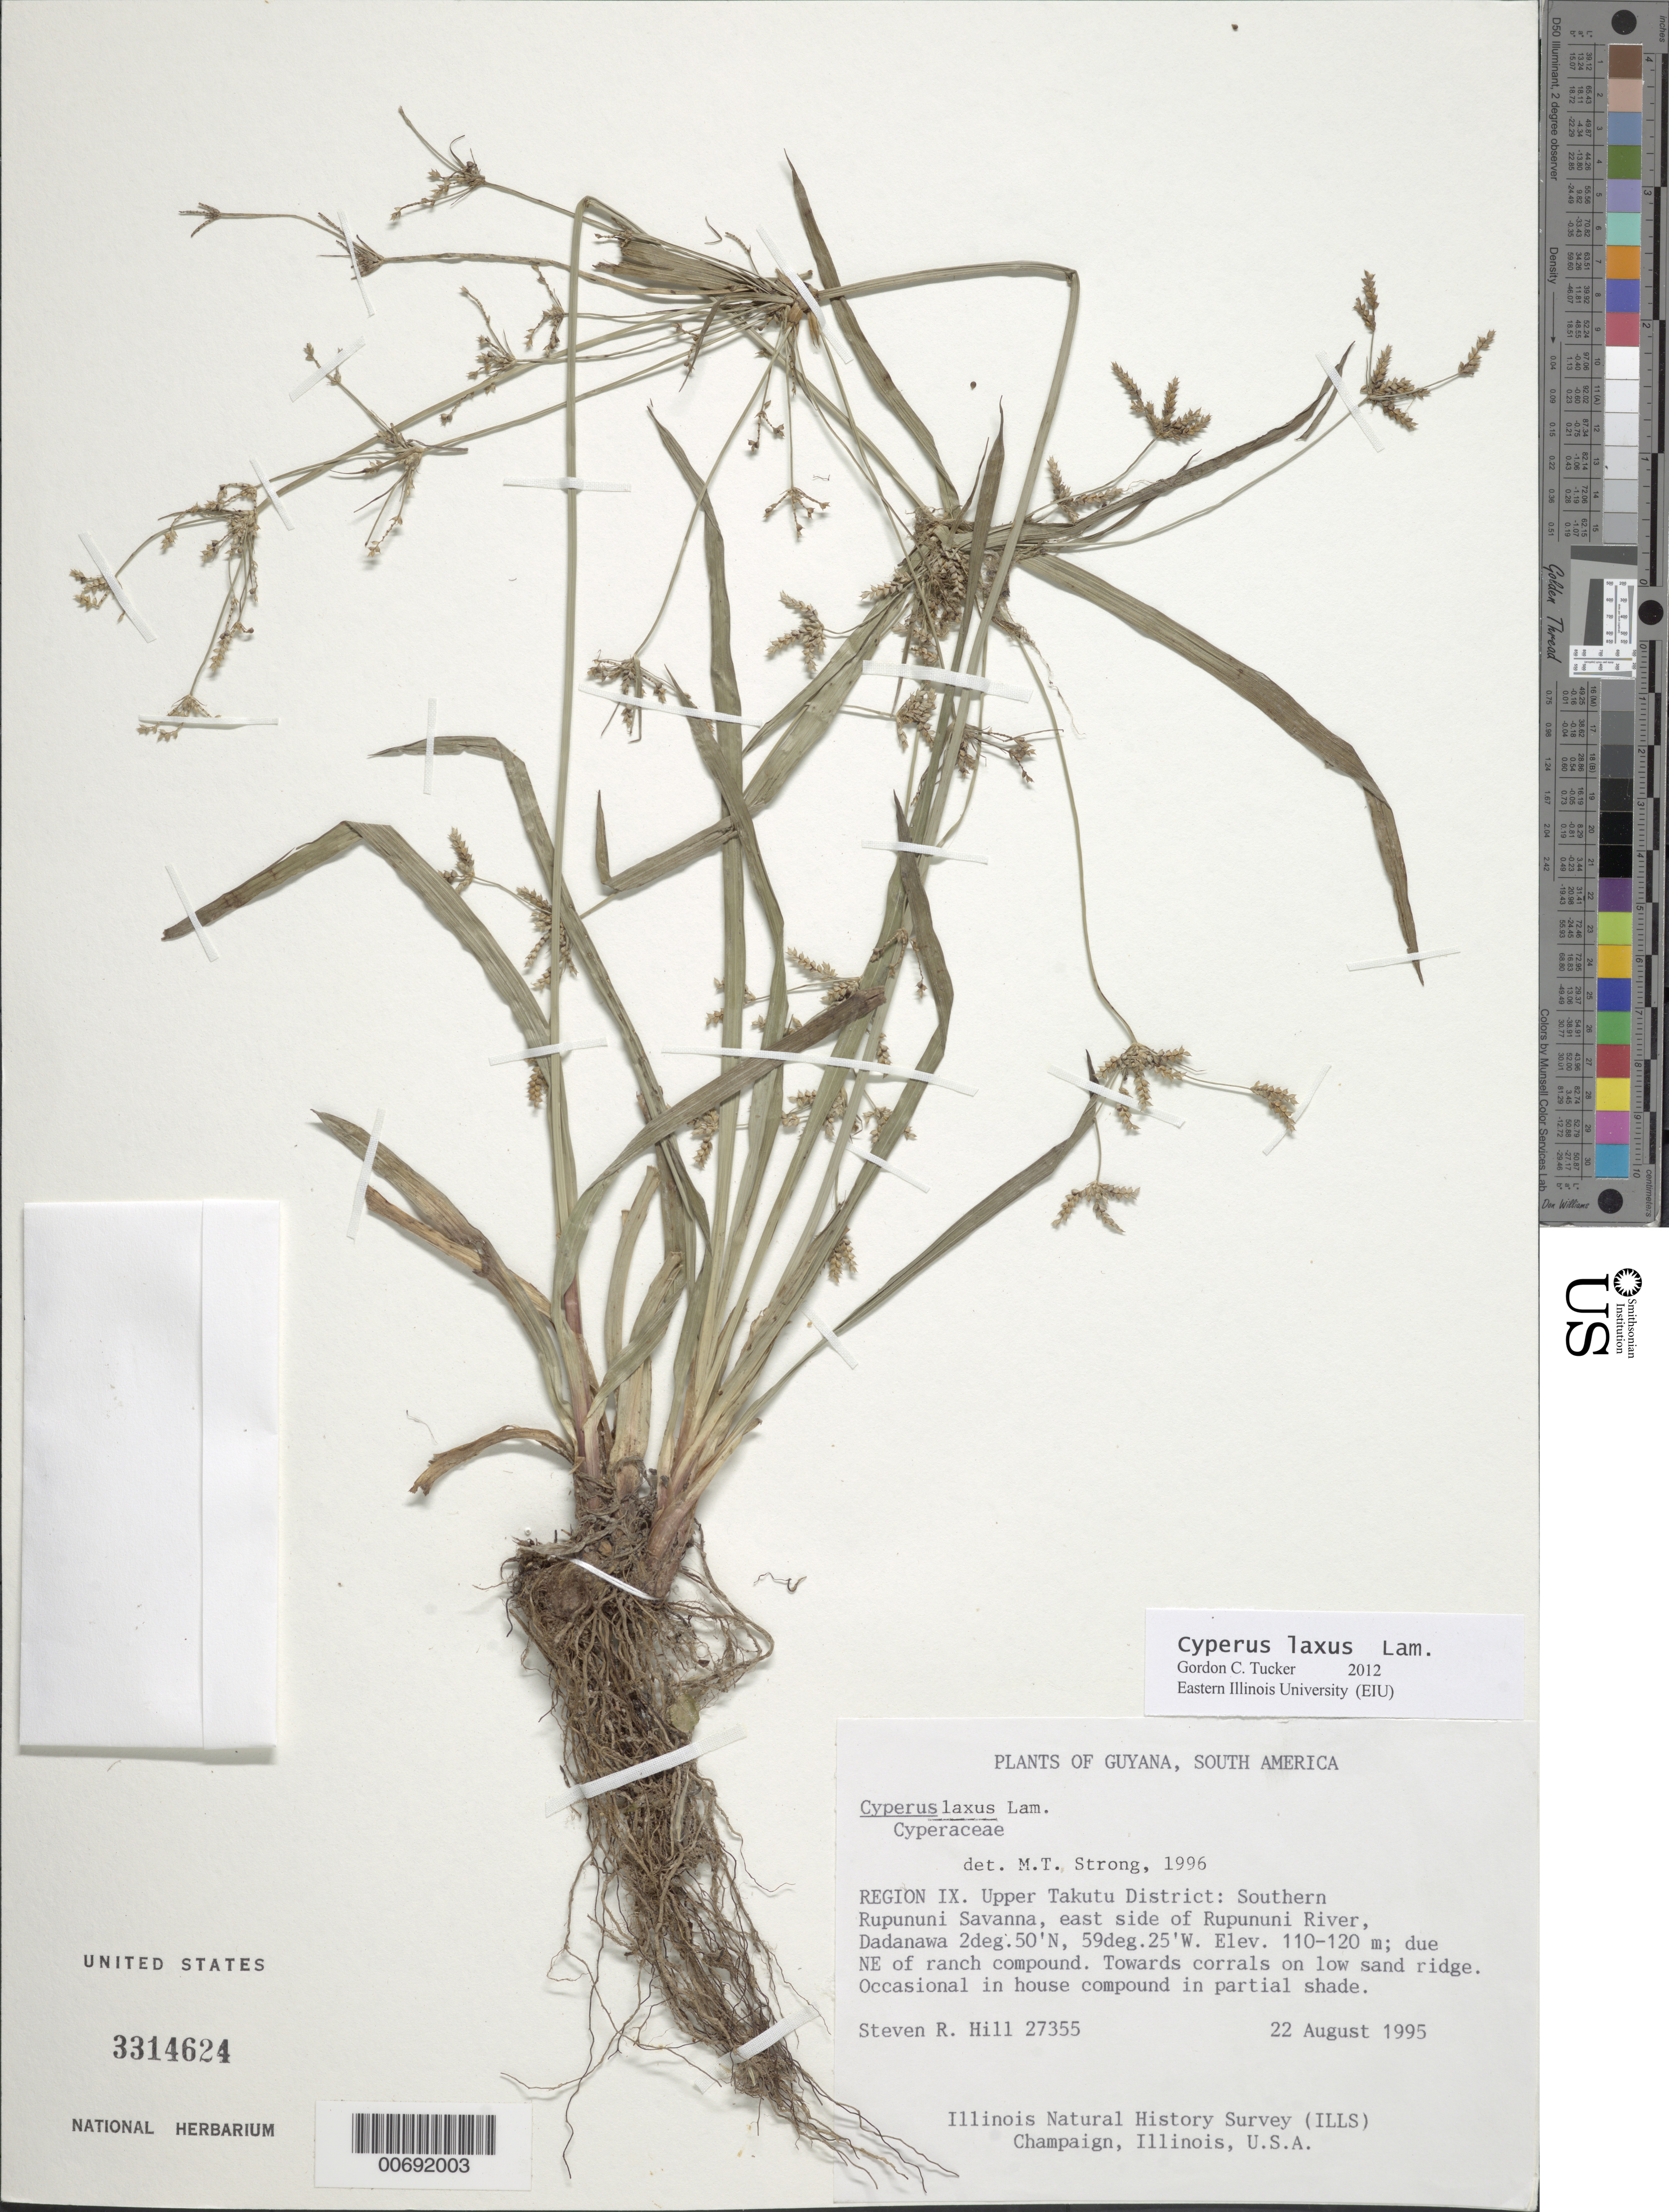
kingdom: Plantae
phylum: Tracheophyta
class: Liliopsida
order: Poales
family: Cyperaceae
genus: Cyperus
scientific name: Cyperus laxus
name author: Lam.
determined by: Tucker, G. C.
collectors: S. R. Hill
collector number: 27355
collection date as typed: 22-Aug-95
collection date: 1995-08-22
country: Guyana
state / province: U. Takutu-U. Essequibo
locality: Dadanawa, southern Rupununi Savanna, E side of Rupununi R.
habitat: In horse pond near house compound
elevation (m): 110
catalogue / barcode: US 3314624